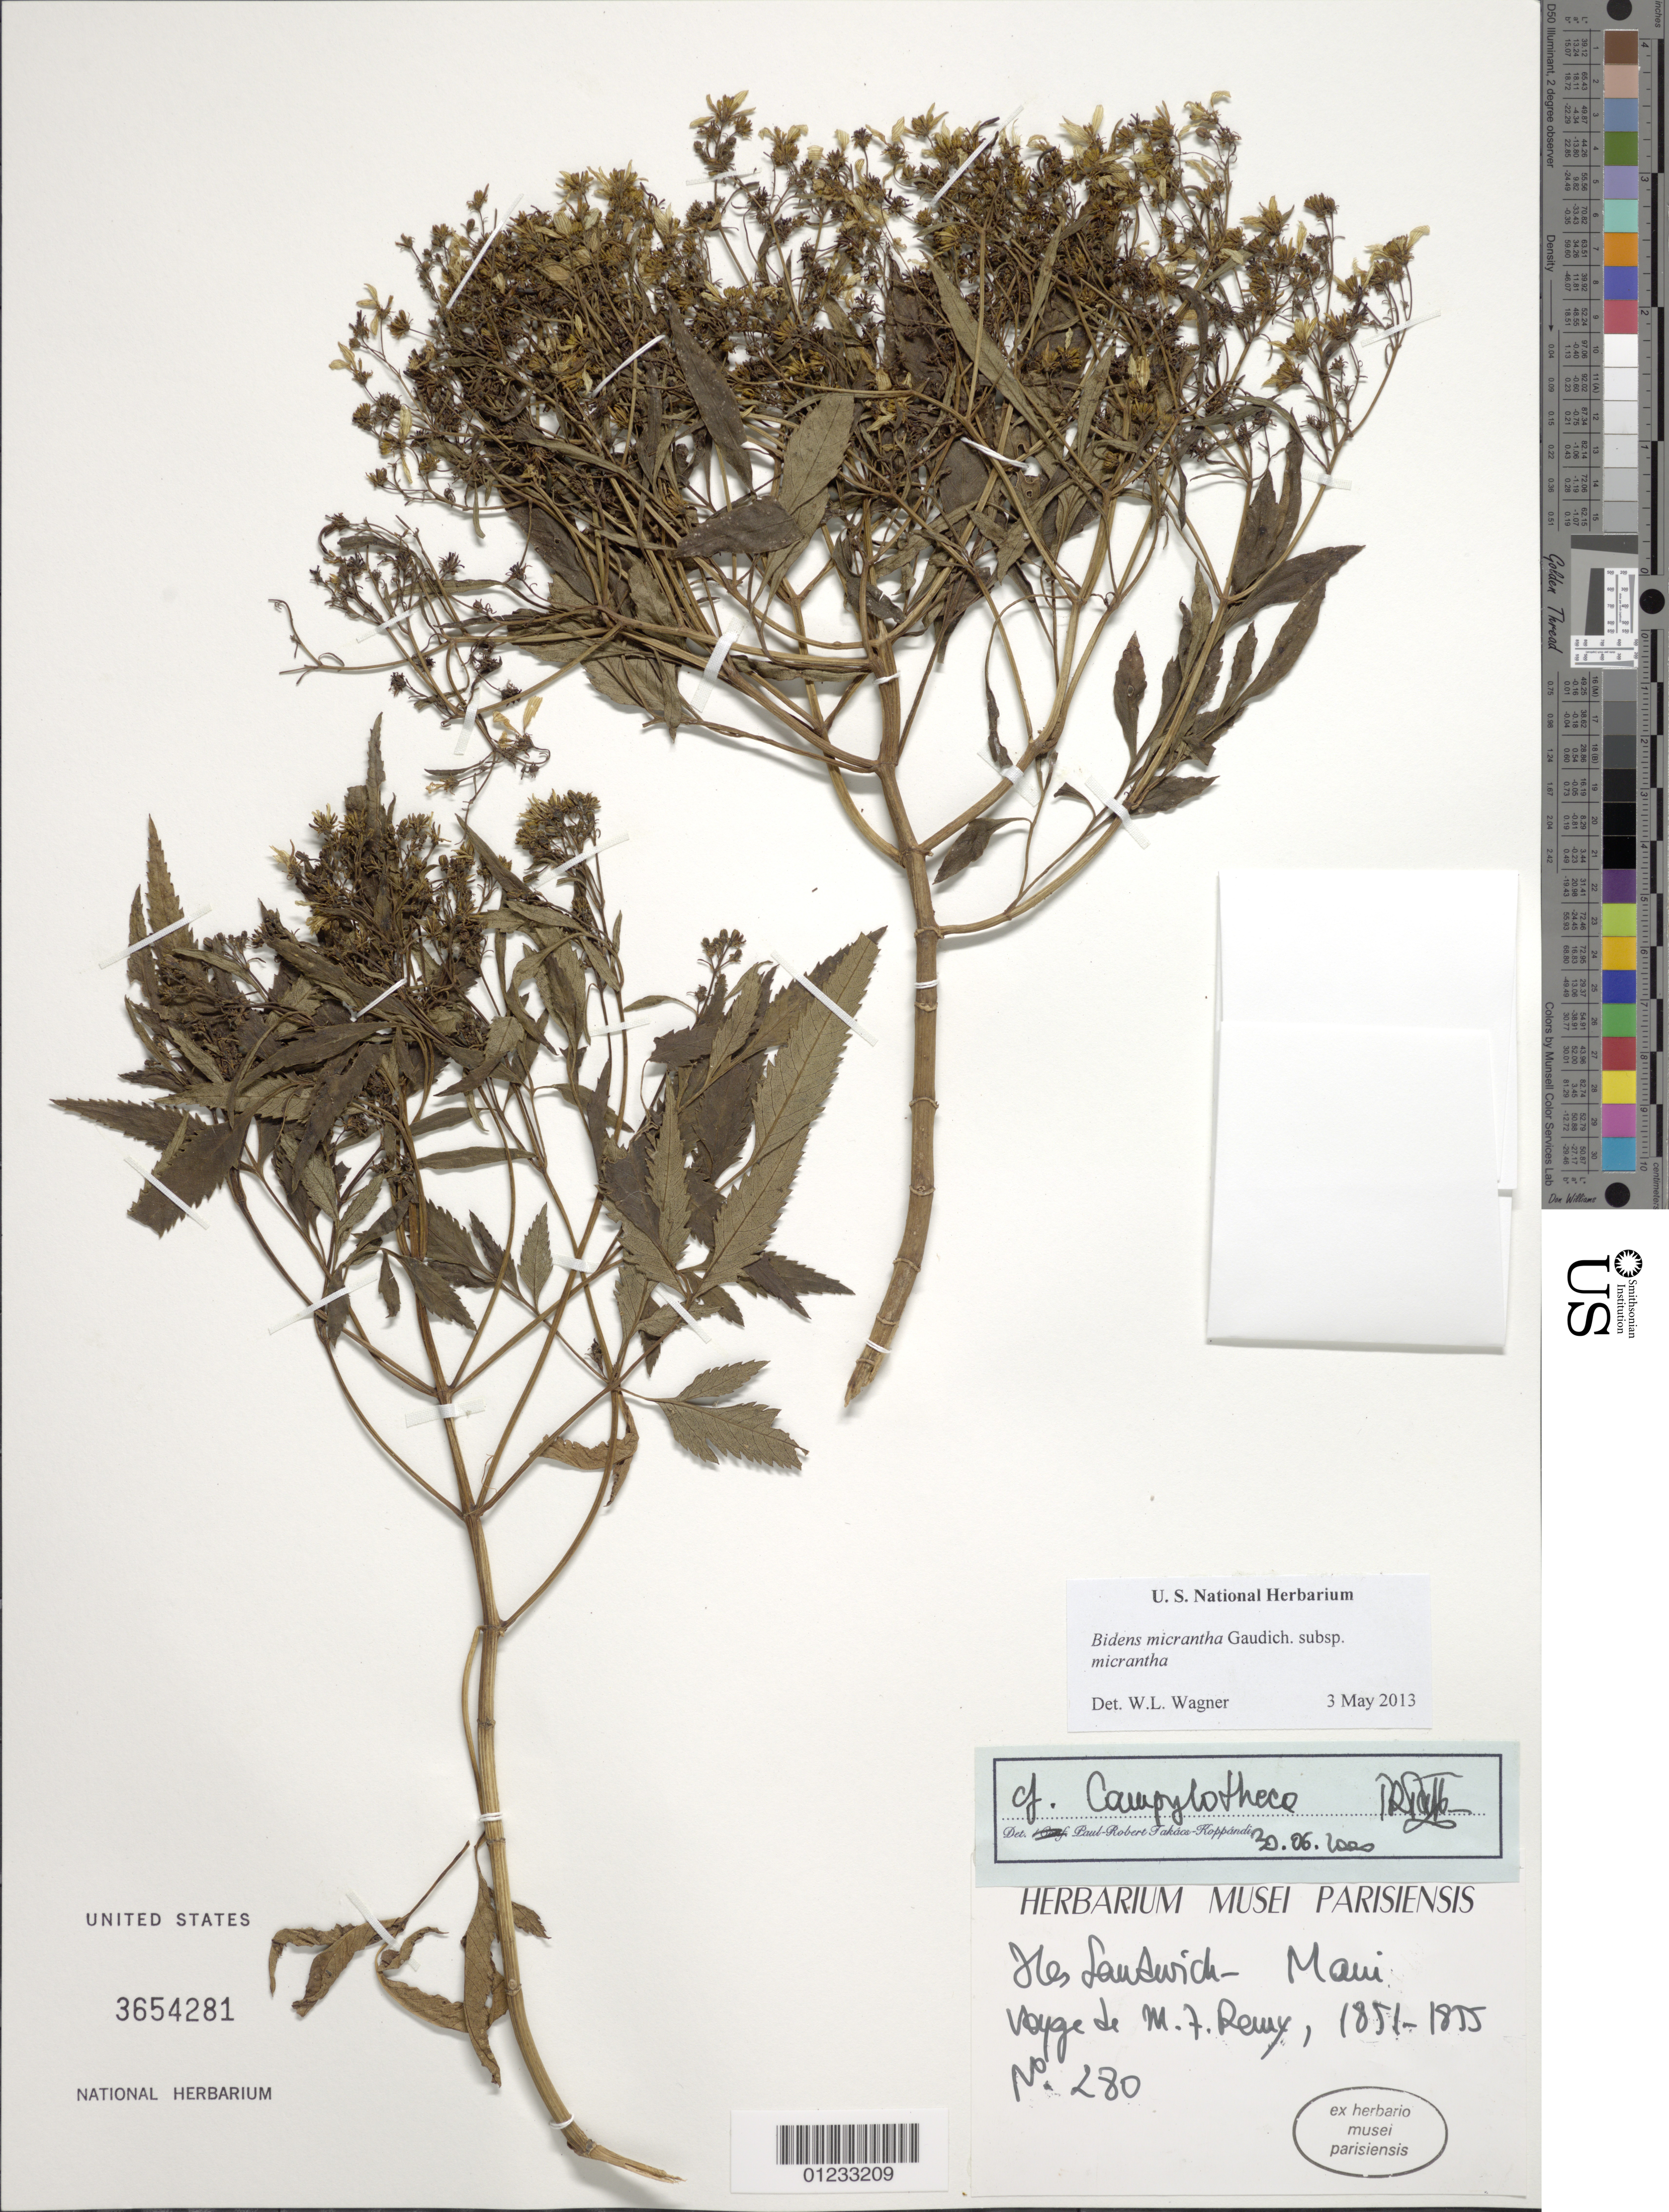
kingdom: Plantae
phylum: Tracheophyta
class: Magnoliopsida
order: Asterales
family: Asteraceae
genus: Bidens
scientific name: Bidens micrantha subsp. micrantha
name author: Gaudich. ex Cass.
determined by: Wagner, W. L., (BOT), Smithsonian Institution - National Museum of Natural History (UNITED STATES)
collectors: M. J. Remy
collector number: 280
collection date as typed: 1851 to --- 1855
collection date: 1851/1855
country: United States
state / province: Hawaii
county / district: Maui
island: Maui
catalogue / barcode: US 3654281